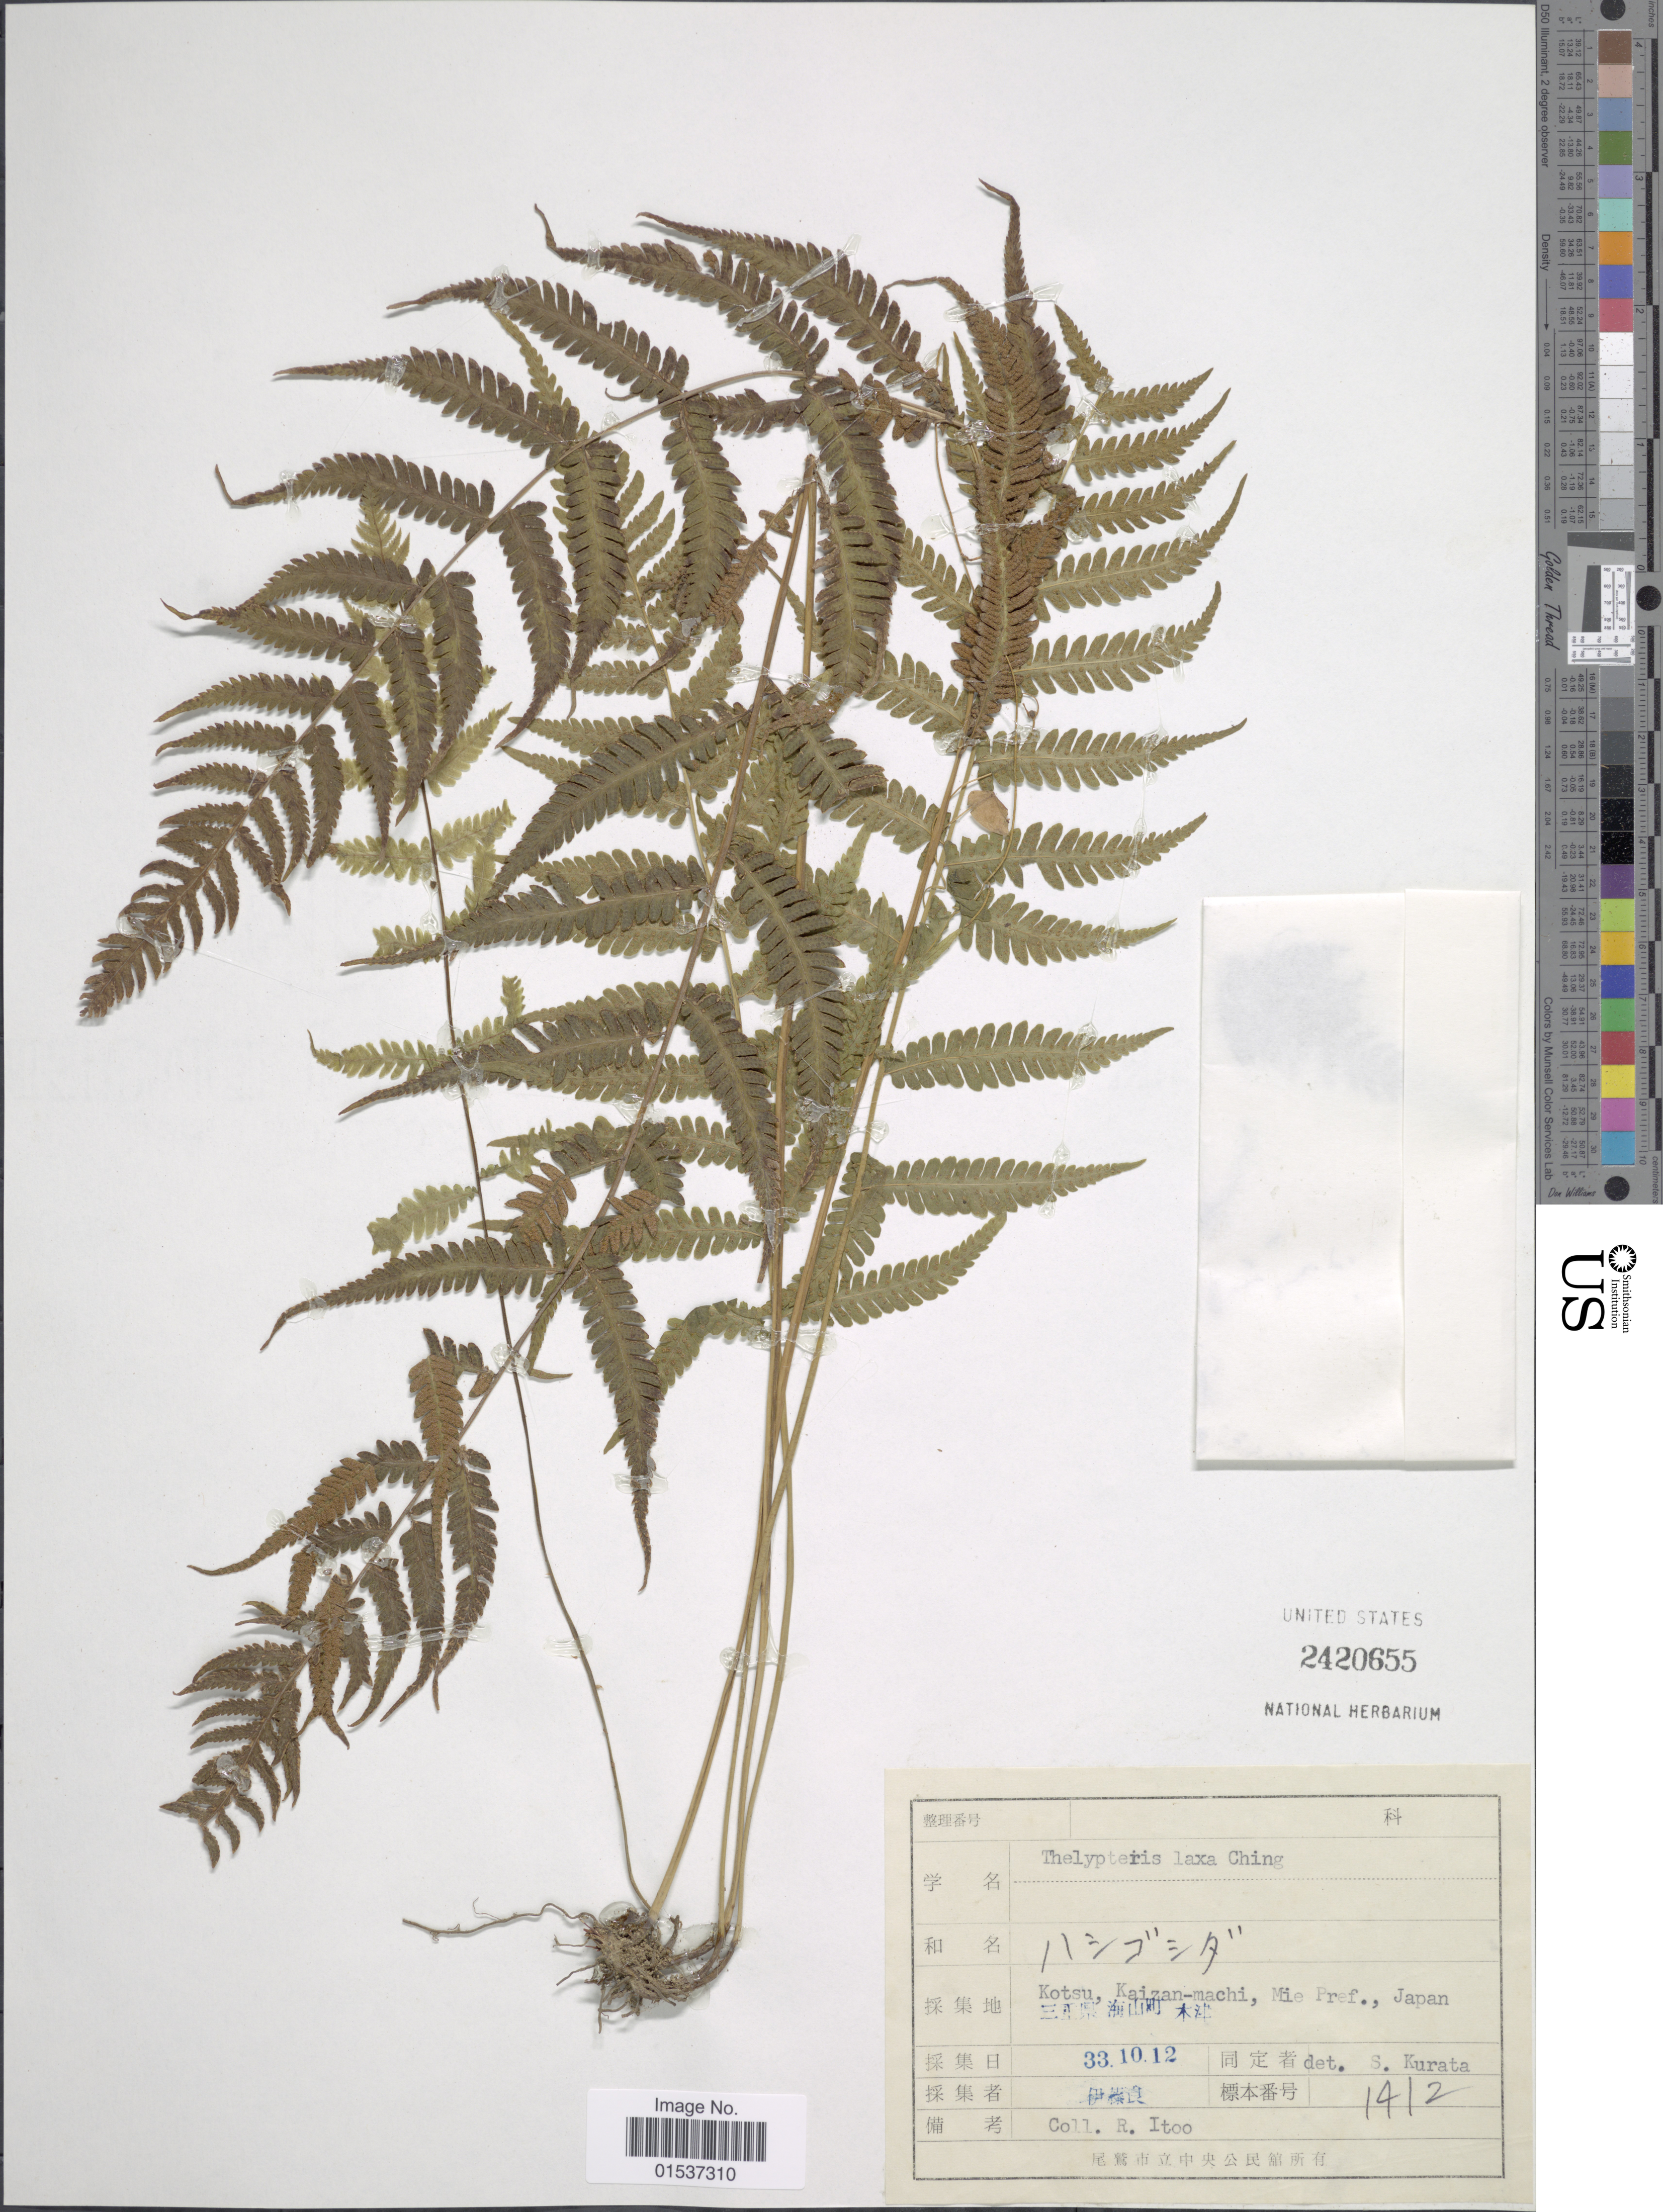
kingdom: Plantae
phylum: Tracheophyta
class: Polypodiopsida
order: Polypodiales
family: Thelypteridaceae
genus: Metathelypteris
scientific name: Metathelypteris laxa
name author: (Franch. & Sav.) Ching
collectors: R. Ito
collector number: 1412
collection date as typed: Transcribed d/m/y: 12/10/33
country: Japan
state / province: Mie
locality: Kotsu, Kaizan-machi, Mie Pref., Japan.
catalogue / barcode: US 2420655